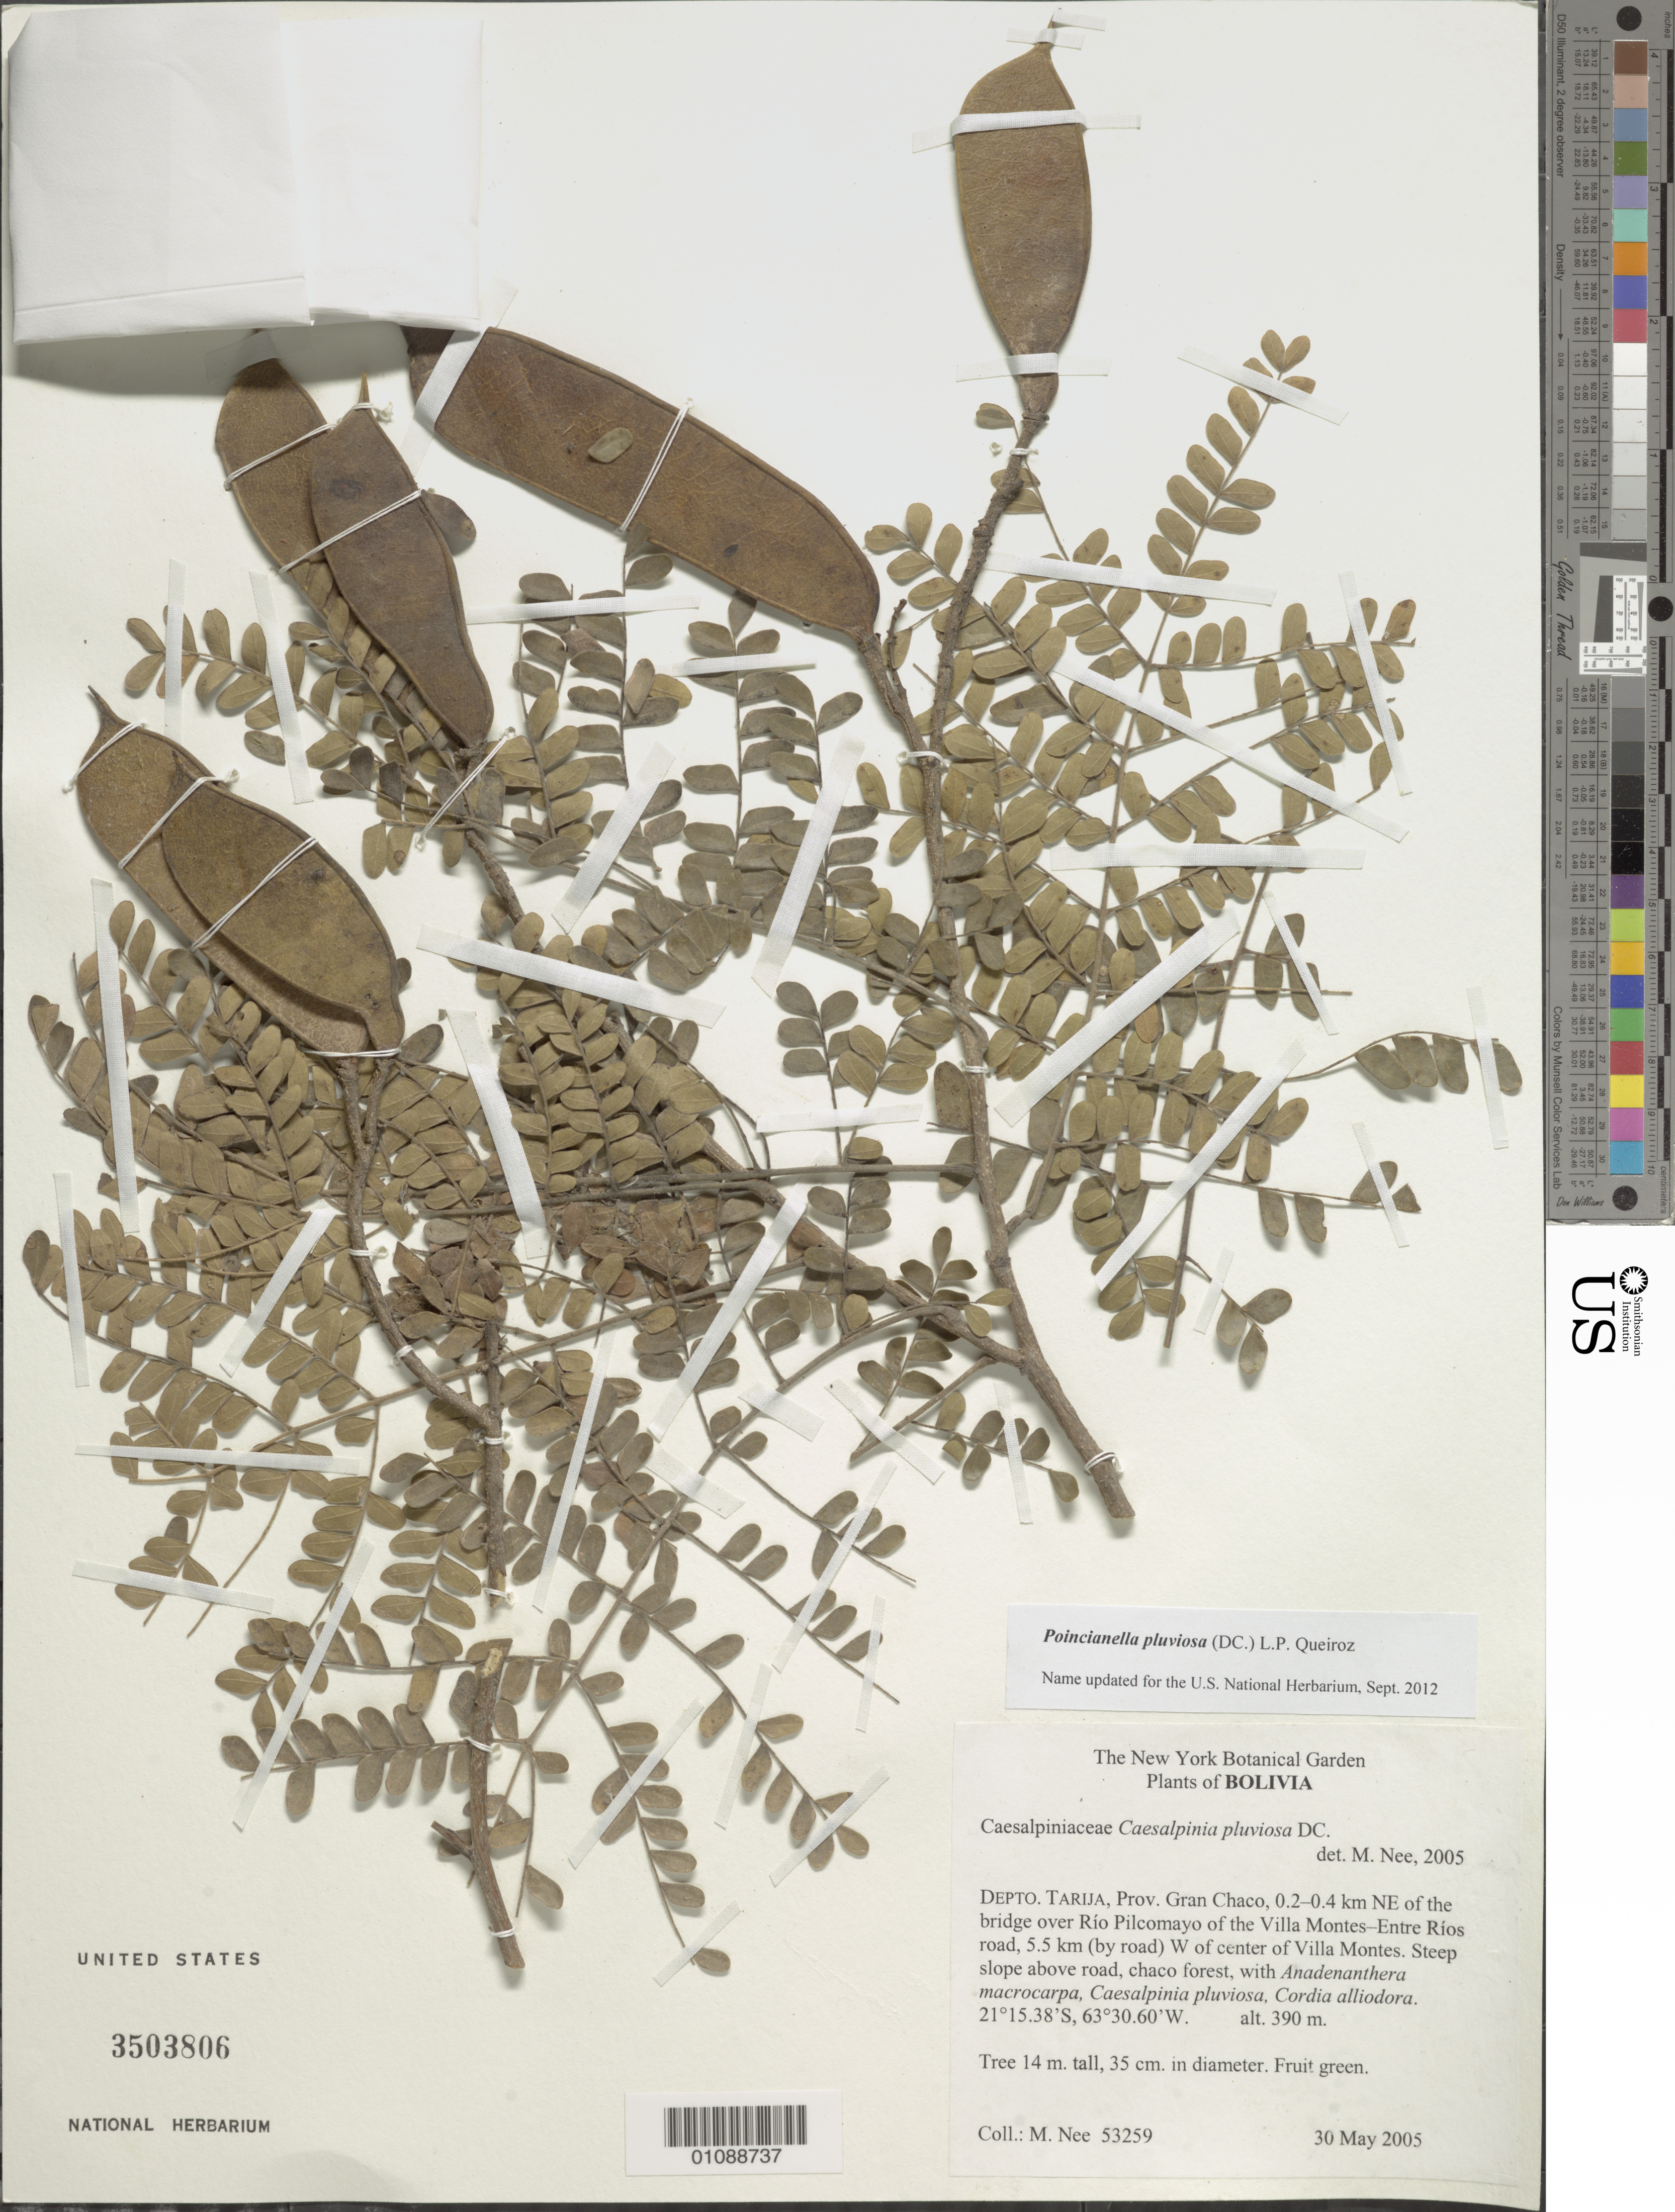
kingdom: Plantae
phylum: Tracheophyta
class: Magnoliopsida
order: Fabales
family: Fabaceae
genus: Cenostigma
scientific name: Cenostigma pluviosum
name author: (DC.) Gagnon & G.P. Lewis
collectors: M. Nee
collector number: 53259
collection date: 2005-05-30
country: Bolivia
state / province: Tarija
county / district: Gran Chaco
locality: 0.2-0.4 km NE of the bridge over Rio Pilcomayo of the Villa Montes-Entre Rios road, 5.5 km (by road) W of the center of Villa Montes.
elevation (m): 390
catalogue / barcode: US 3503806